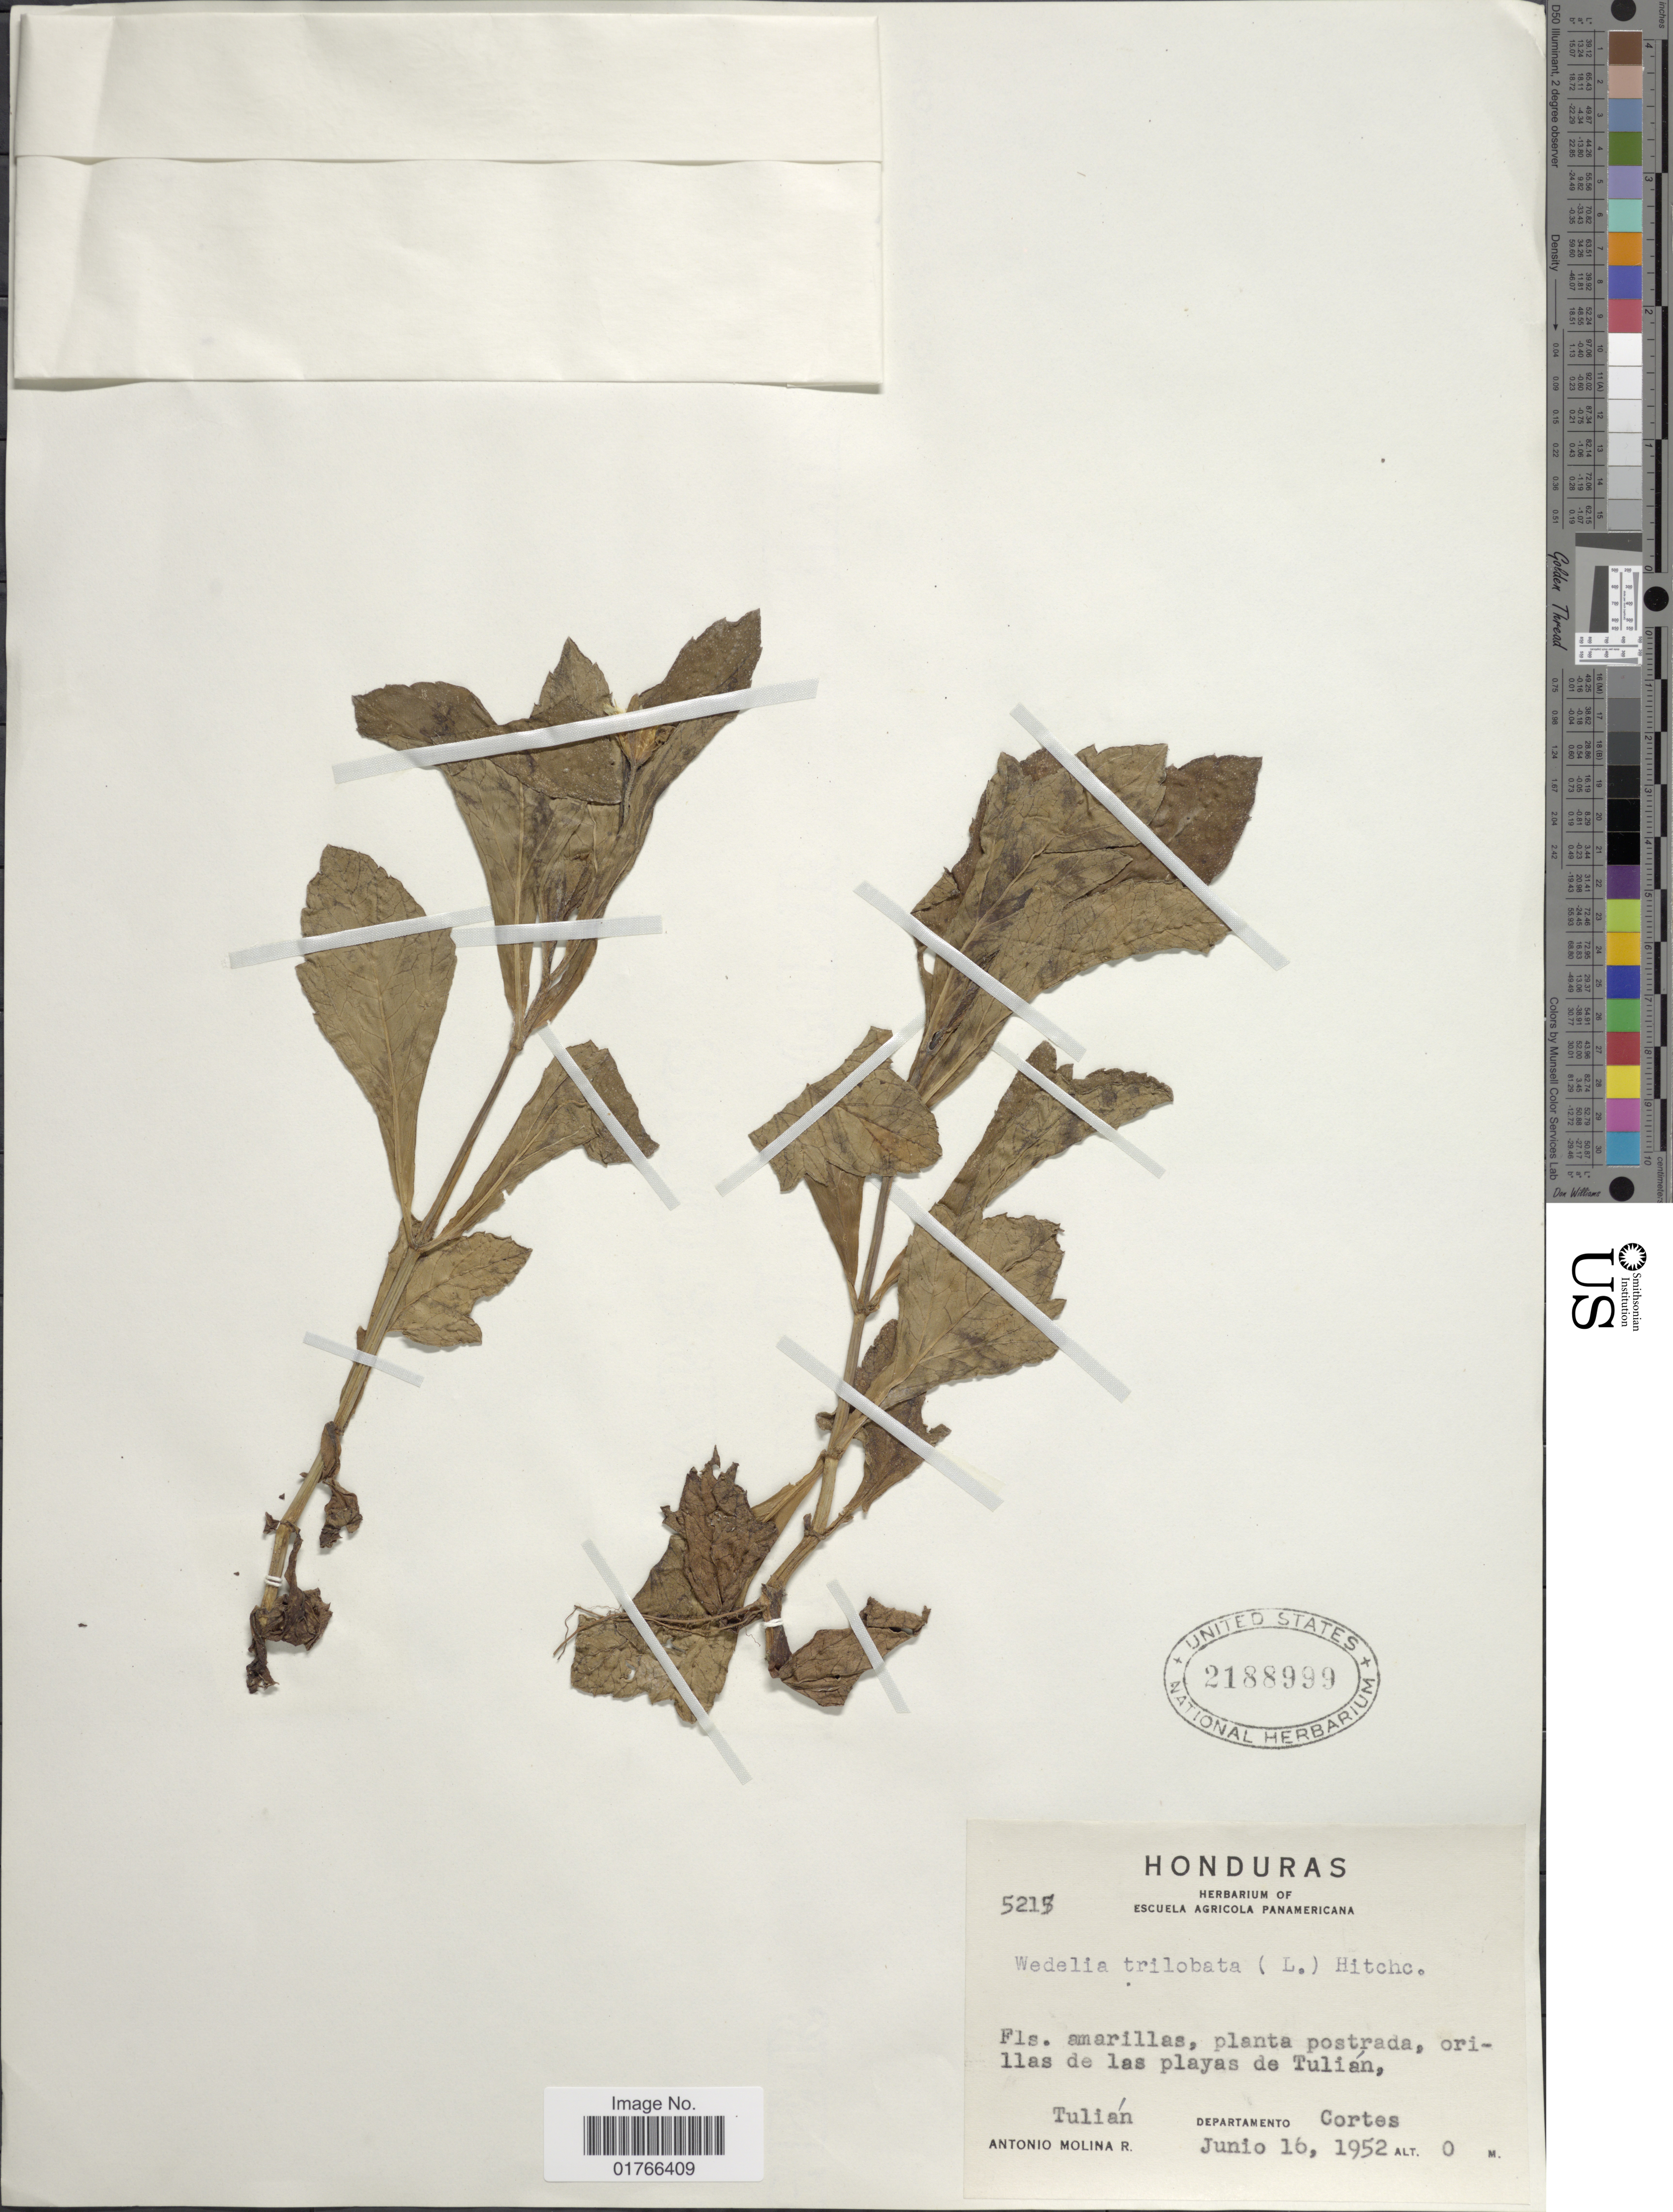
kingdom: Plantae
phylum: Tracheophyta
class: Magnoliopsida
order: Asterales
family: Asteraceae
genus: Sphagneticola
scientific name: Sphagneticola trilobata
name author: (L.) Pruski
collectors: A. Molina R.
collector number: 5215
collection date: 1952-06-16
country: Honduras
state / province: Cortés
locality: Orillas de las playas de Tulian, Tulian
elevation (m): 0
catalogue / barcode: US 2188999